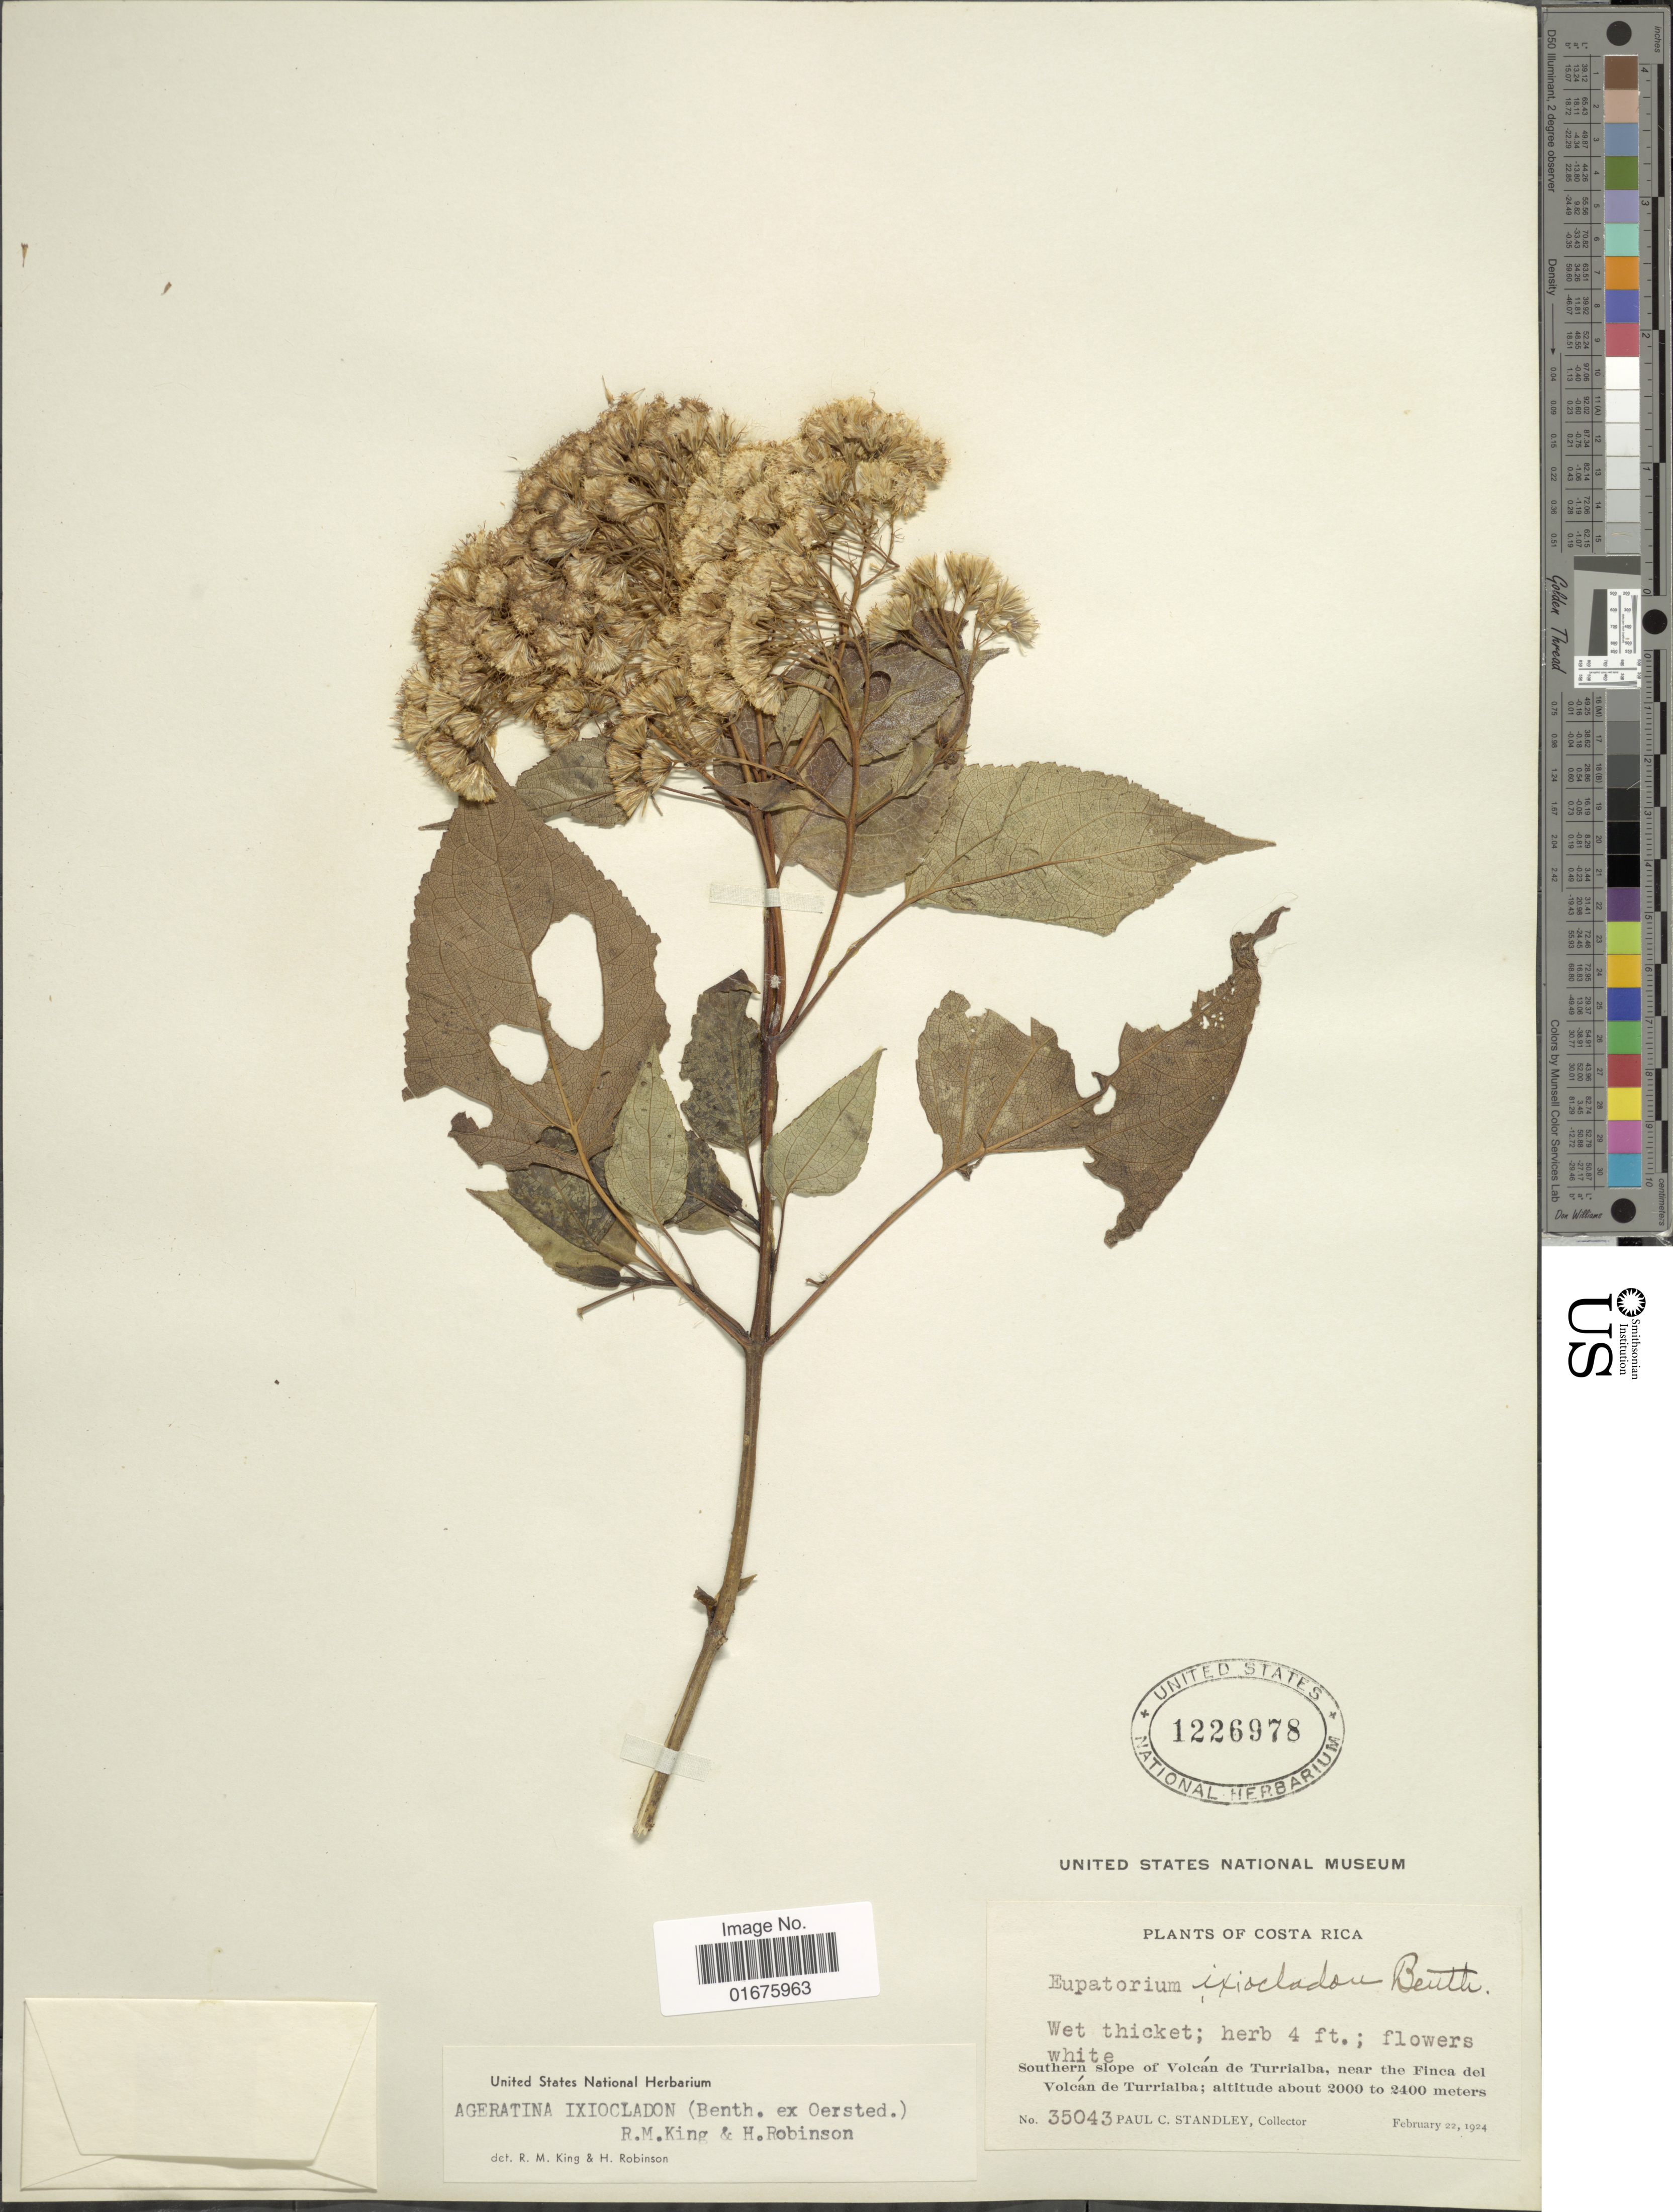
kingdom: Plantae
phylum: Tracheophyta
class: Magnoliopsida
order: Asterales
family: Asteraceae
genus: Ageratina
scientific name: Ageratina ixiocladon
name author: (Benth. ex Oerst.) R.M. King & H. Rob.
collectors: P. C. Standley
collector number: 35043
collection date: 1924-02-22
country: Panama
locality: Wet thicket, Southern slope of Volcán de Turrialba, near the Finca del Volcán de Turrialba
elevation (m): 2000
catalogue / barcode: US 1226978